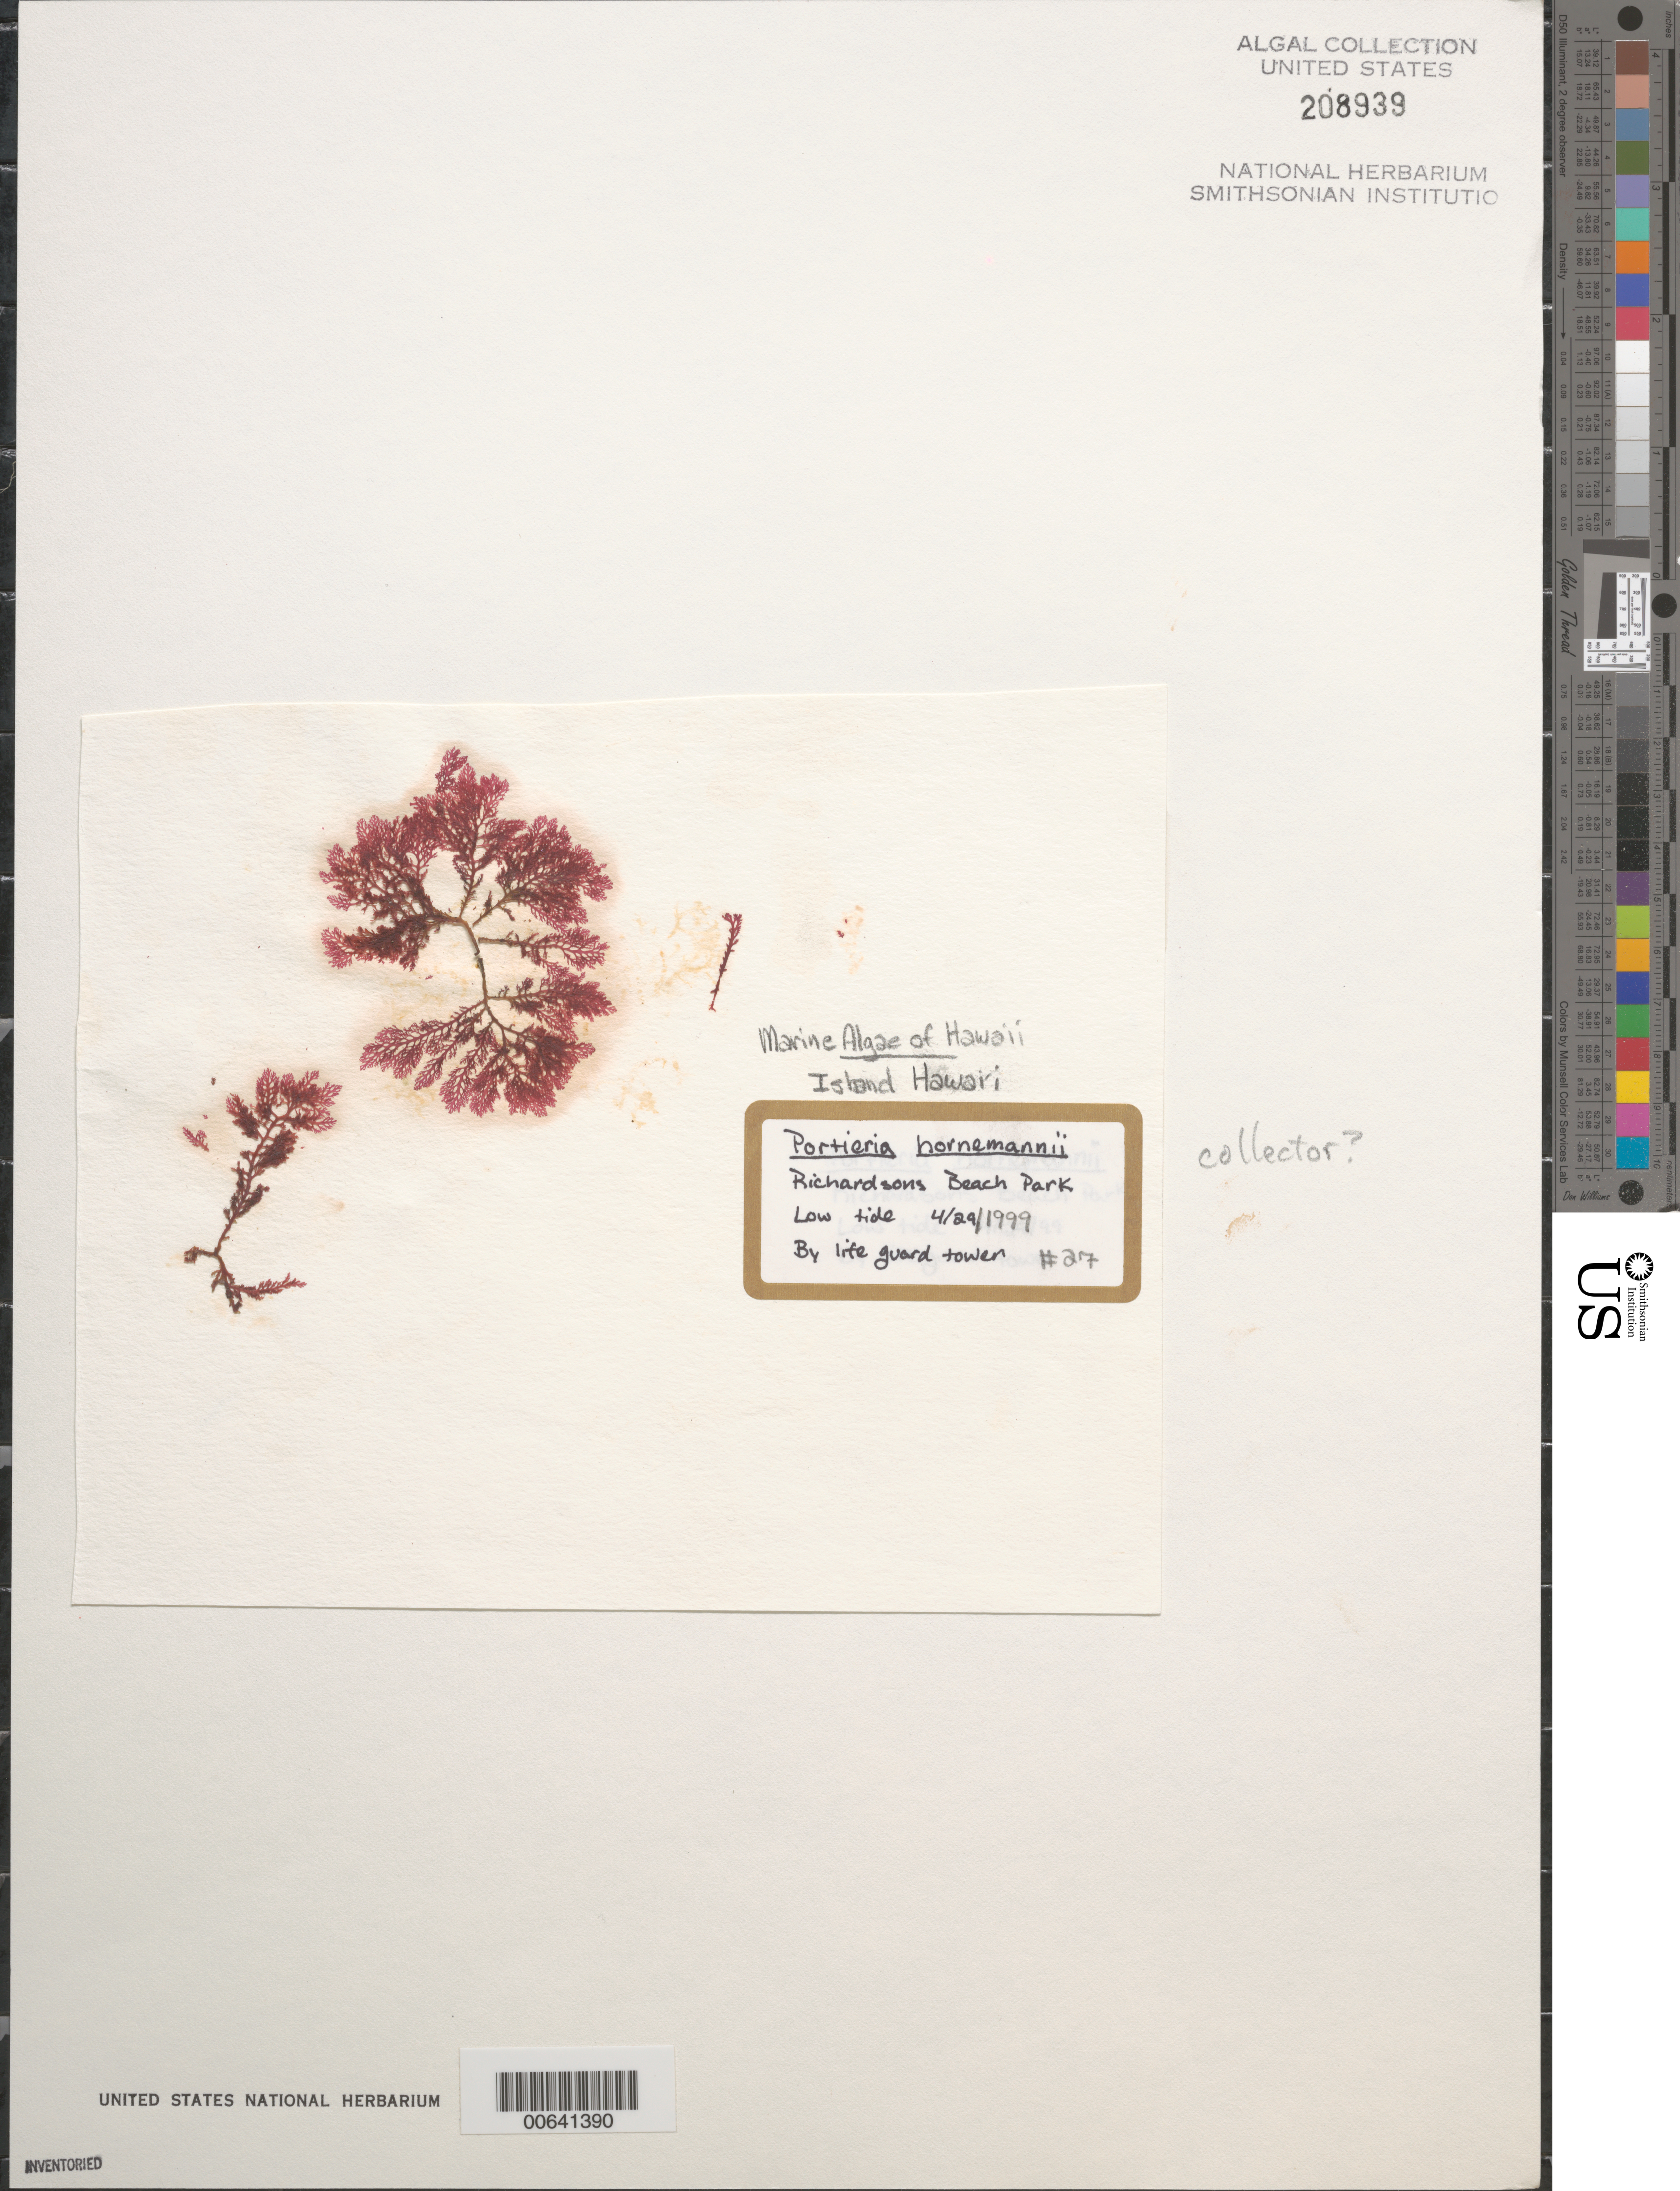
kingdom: Plantae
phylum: Rhodophyta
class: Florideophyceae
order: Gigartinales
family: Rhizophyllidaceae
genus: Portieria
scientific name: Portieria hornemannii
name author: (Lyngbye) P.C. Silva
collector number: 37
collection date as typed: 29 Apr 1999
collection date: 1999-04-29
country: United States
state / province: Hawaii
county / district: Hawaii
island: Hawaii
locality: Richardson's Beach Park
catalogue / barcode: US 208939